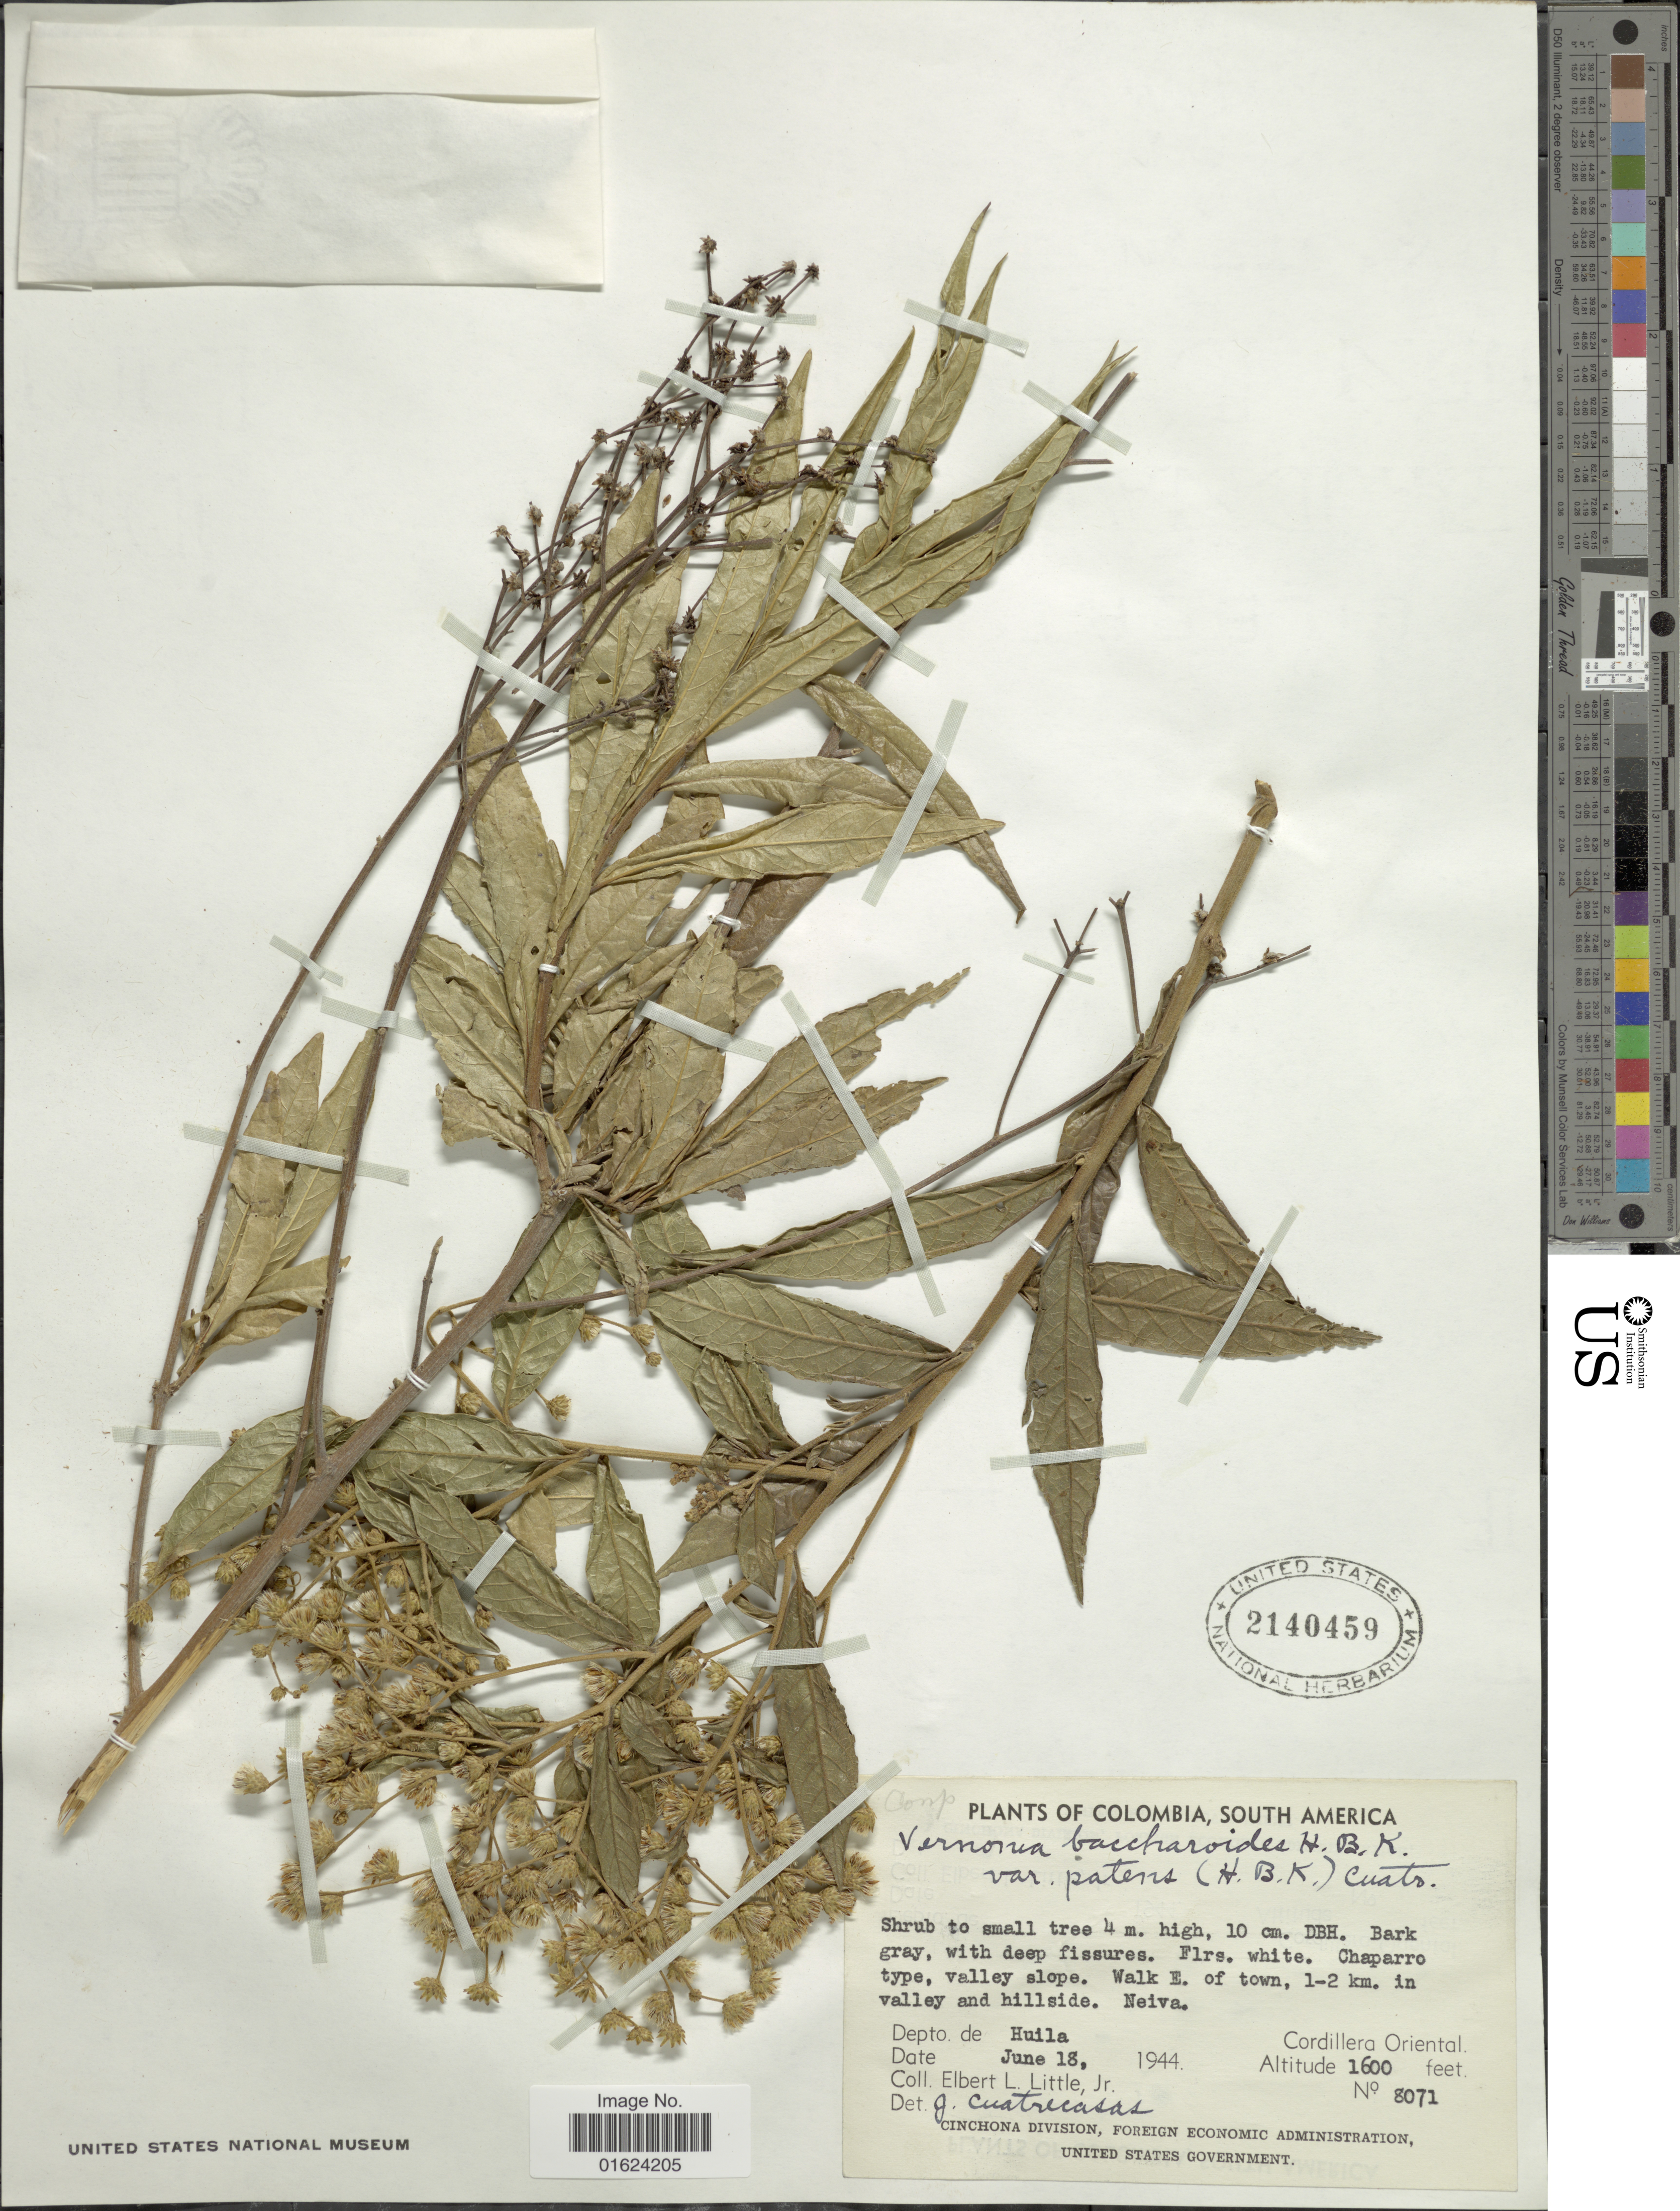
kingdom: Plantae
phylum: Tracheophyta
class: Magnoliopsida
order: Asterales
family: Asteraceae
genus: Vernonanthura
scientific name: Vernonanthura patens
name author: (Kunth) H. Rob.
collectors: E. L. Little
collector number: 8071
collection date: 1944-06-18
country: Colombia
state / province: Huila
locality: Colombia, Sourth America. Depto, de Huila. Cordiller Oriental. Walk E. of town, 1-2 km. in valley and hillside, Neiva.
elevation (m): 488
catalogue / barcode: US 2140459